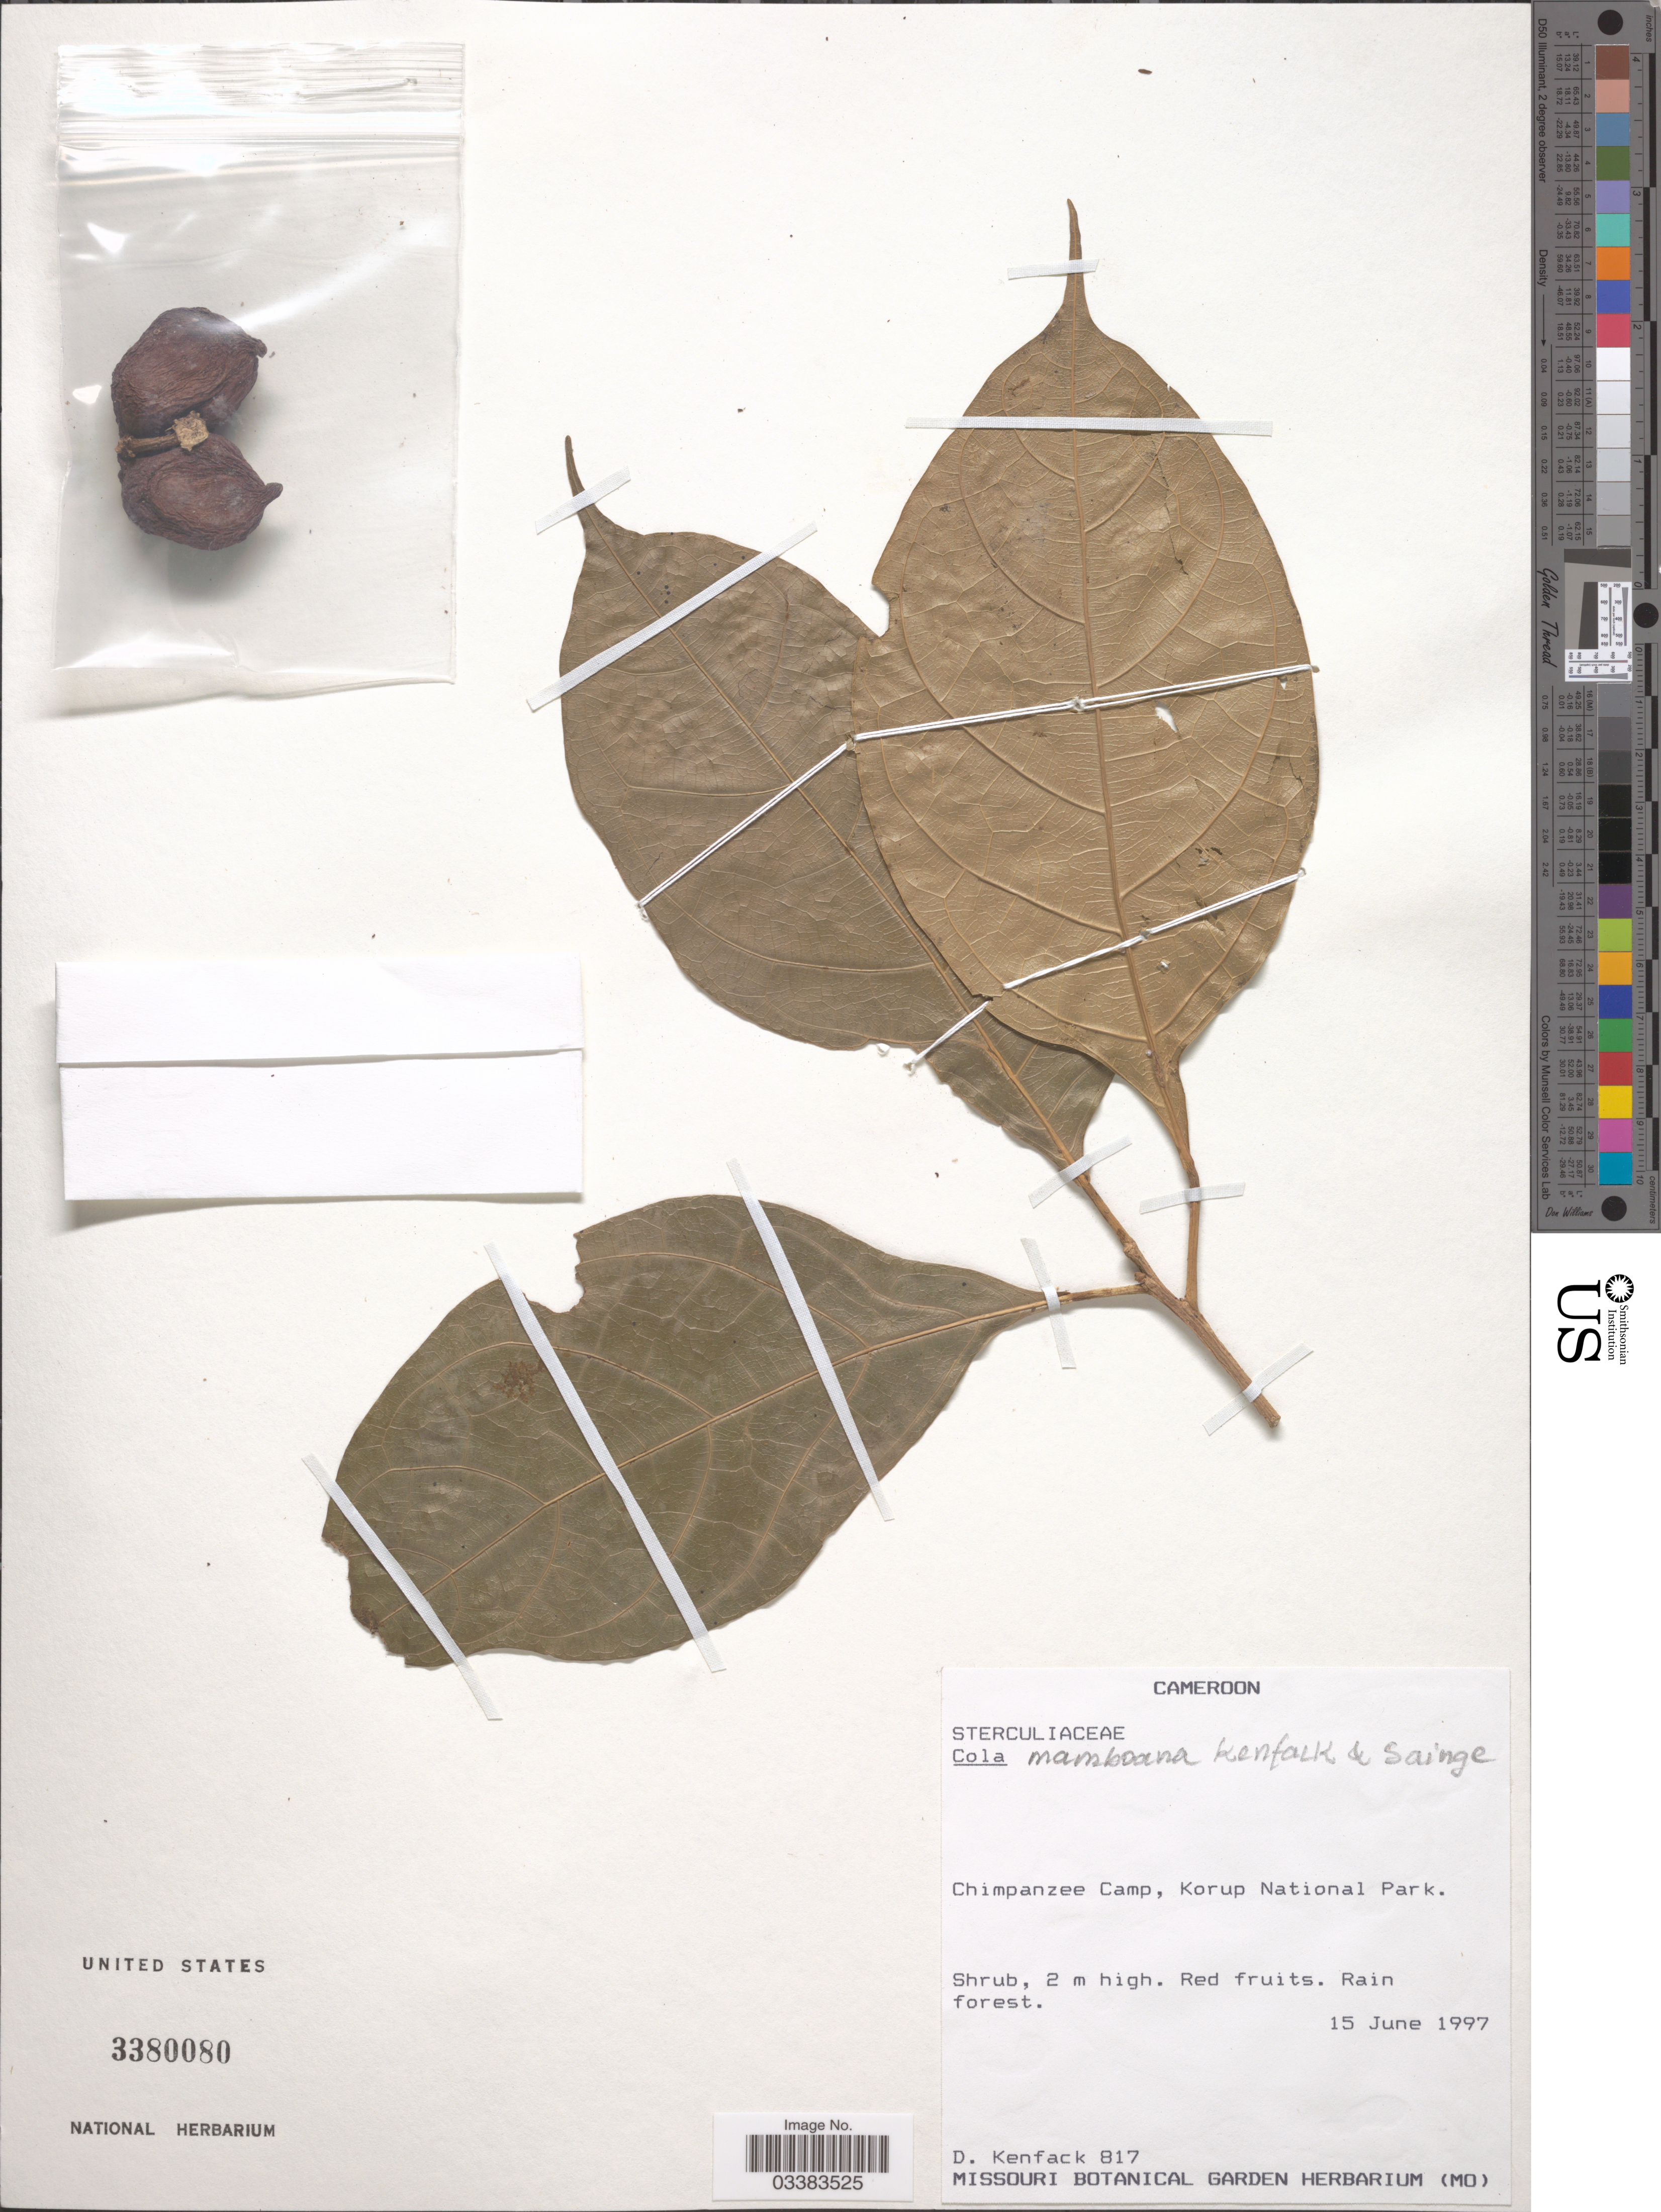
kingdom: Plantae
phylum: Tracheophyta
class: Magnoliopsida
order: Malvales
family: Malvaceae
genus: Cola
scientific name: Cola sp.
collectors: D. Kenfack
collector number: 817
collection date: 1997-06-15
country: Cameroon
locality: Chimpanzee Camp, Korup National Park.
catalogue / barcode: US 3380080